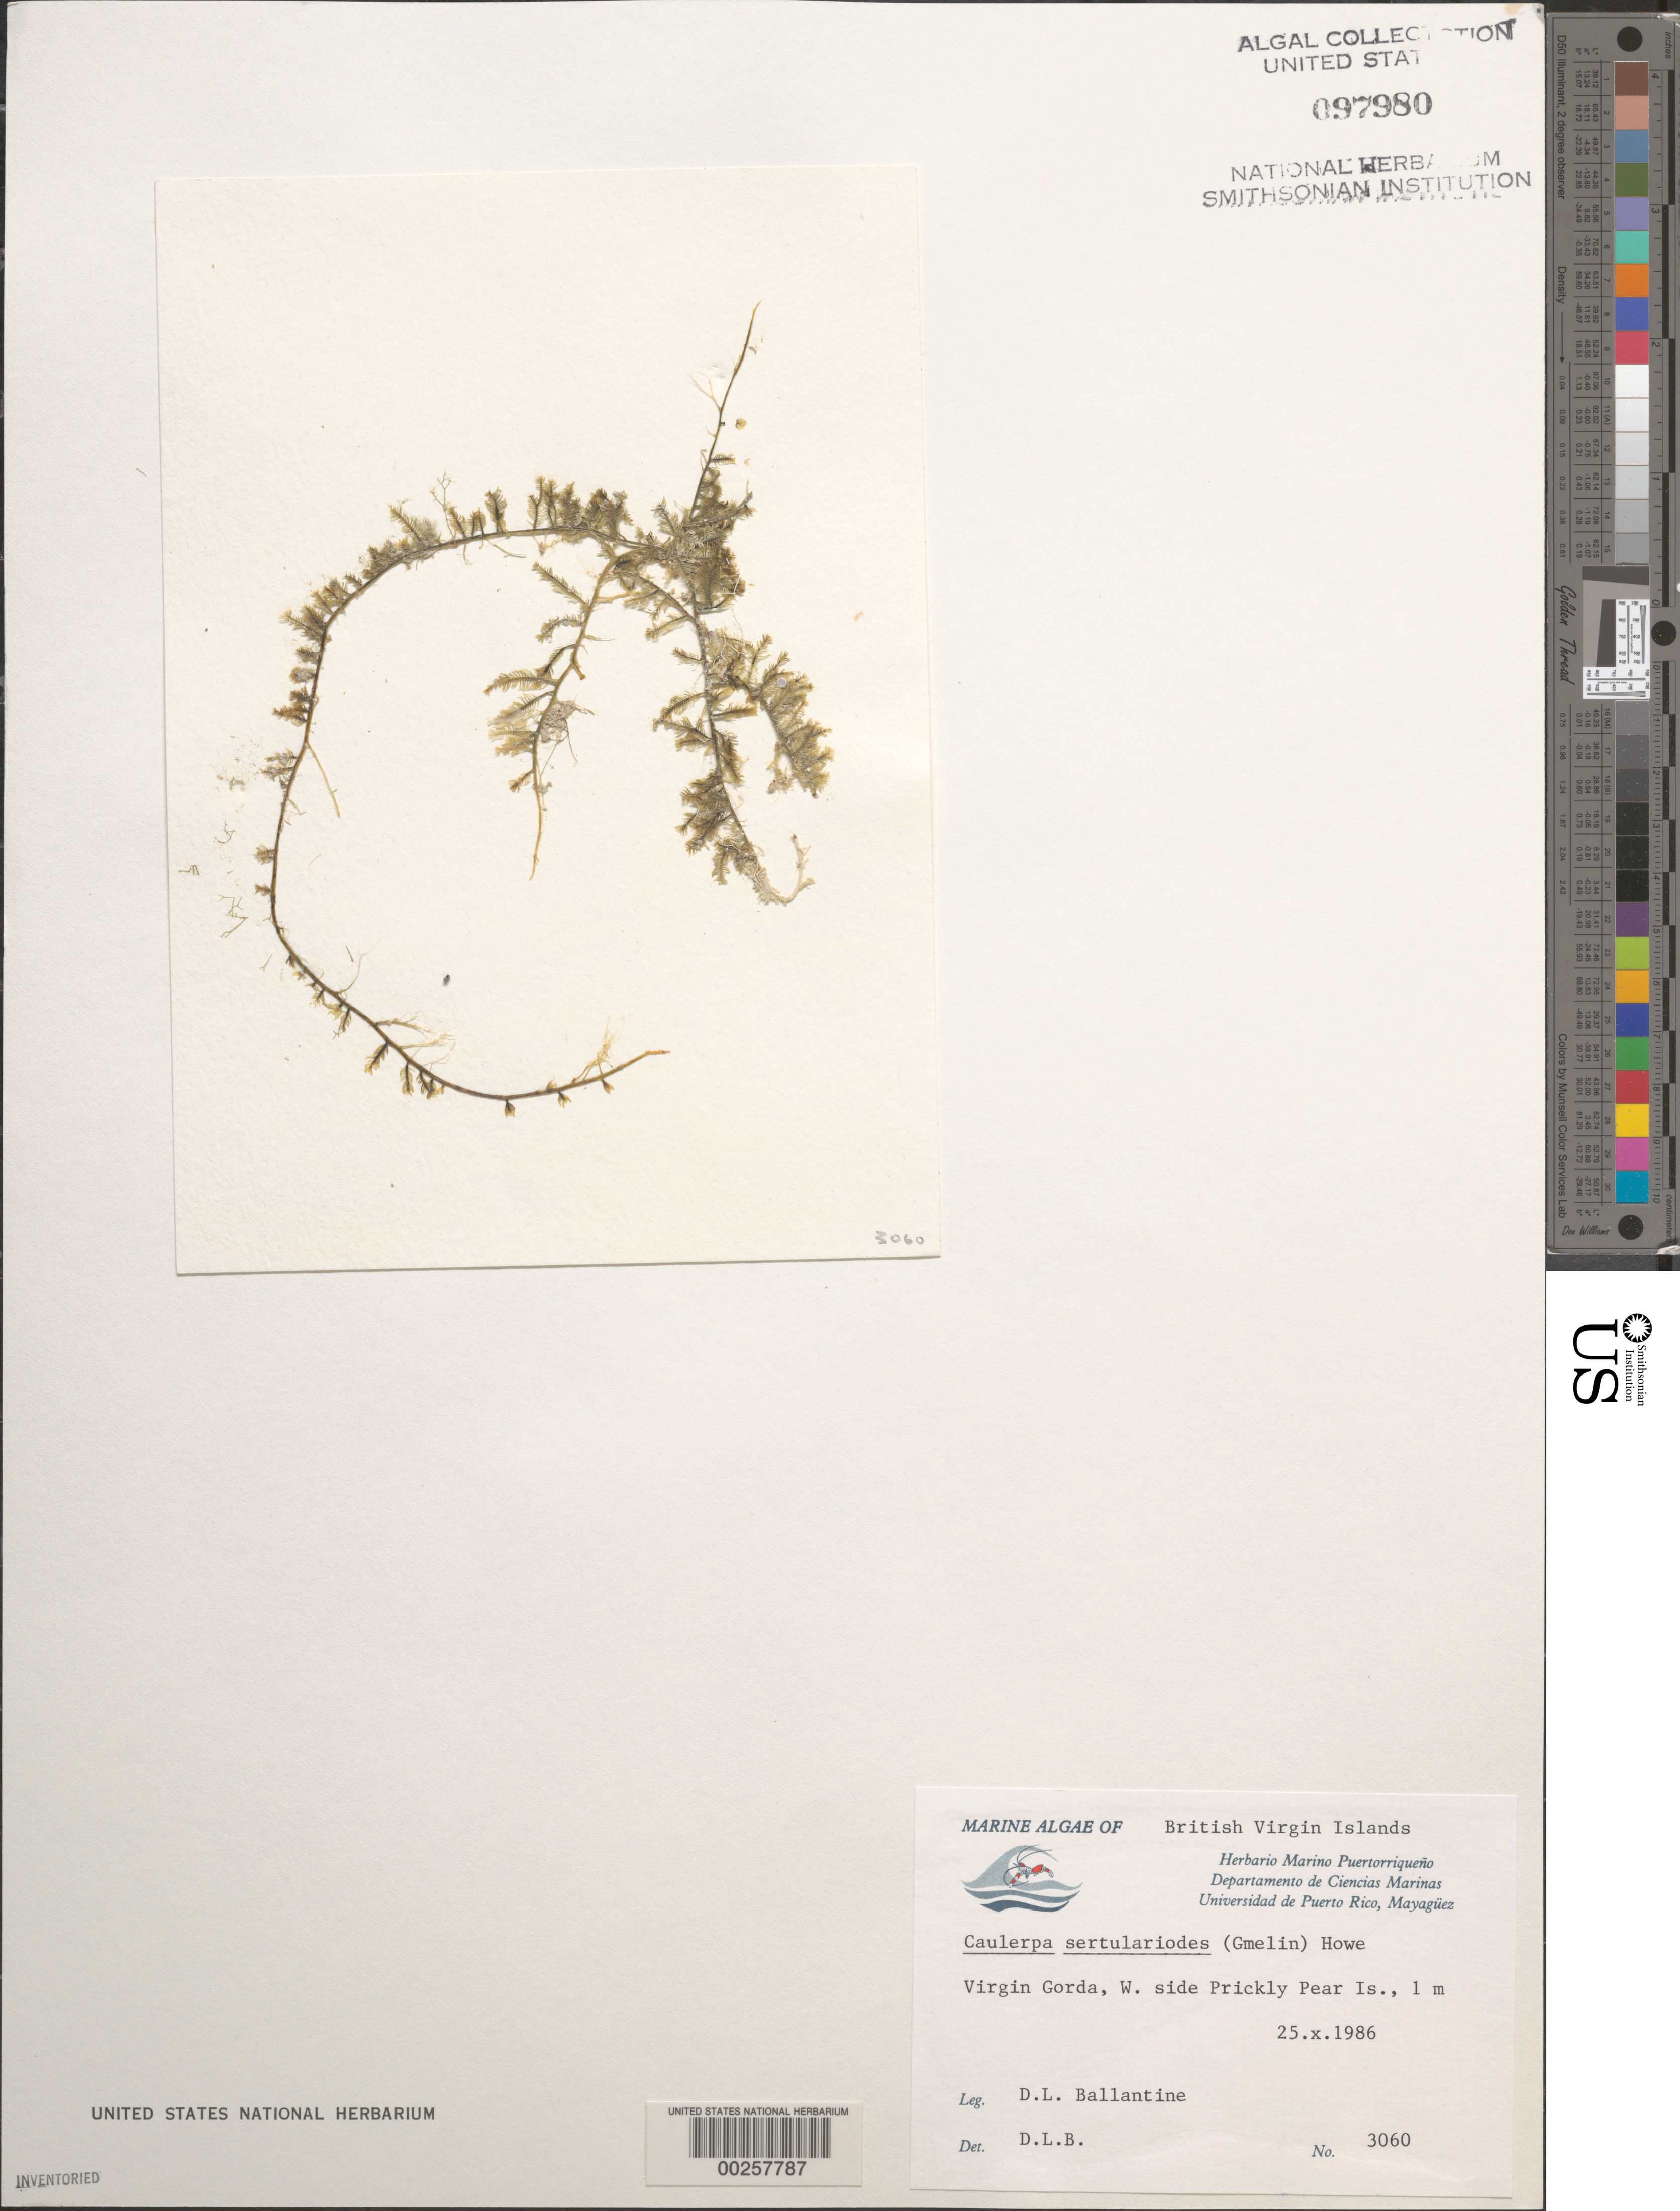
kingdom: Plantae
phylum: Chlorophyta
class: Ulvophyceae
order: Bryopsidales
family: Caulerpaceae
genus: Caulerpa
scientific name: Caulerpa sertularioides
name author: (S.G. Gmel.) M. Howe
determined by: Ballantine, D. L.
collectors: D.L. Ballantine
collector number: DLB 3060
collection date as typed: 25 Oct 1986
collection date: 1986-10-25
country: British Virgin Islands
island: Virgin Gorda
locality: Prickly Pear Island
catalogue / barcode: US 97980